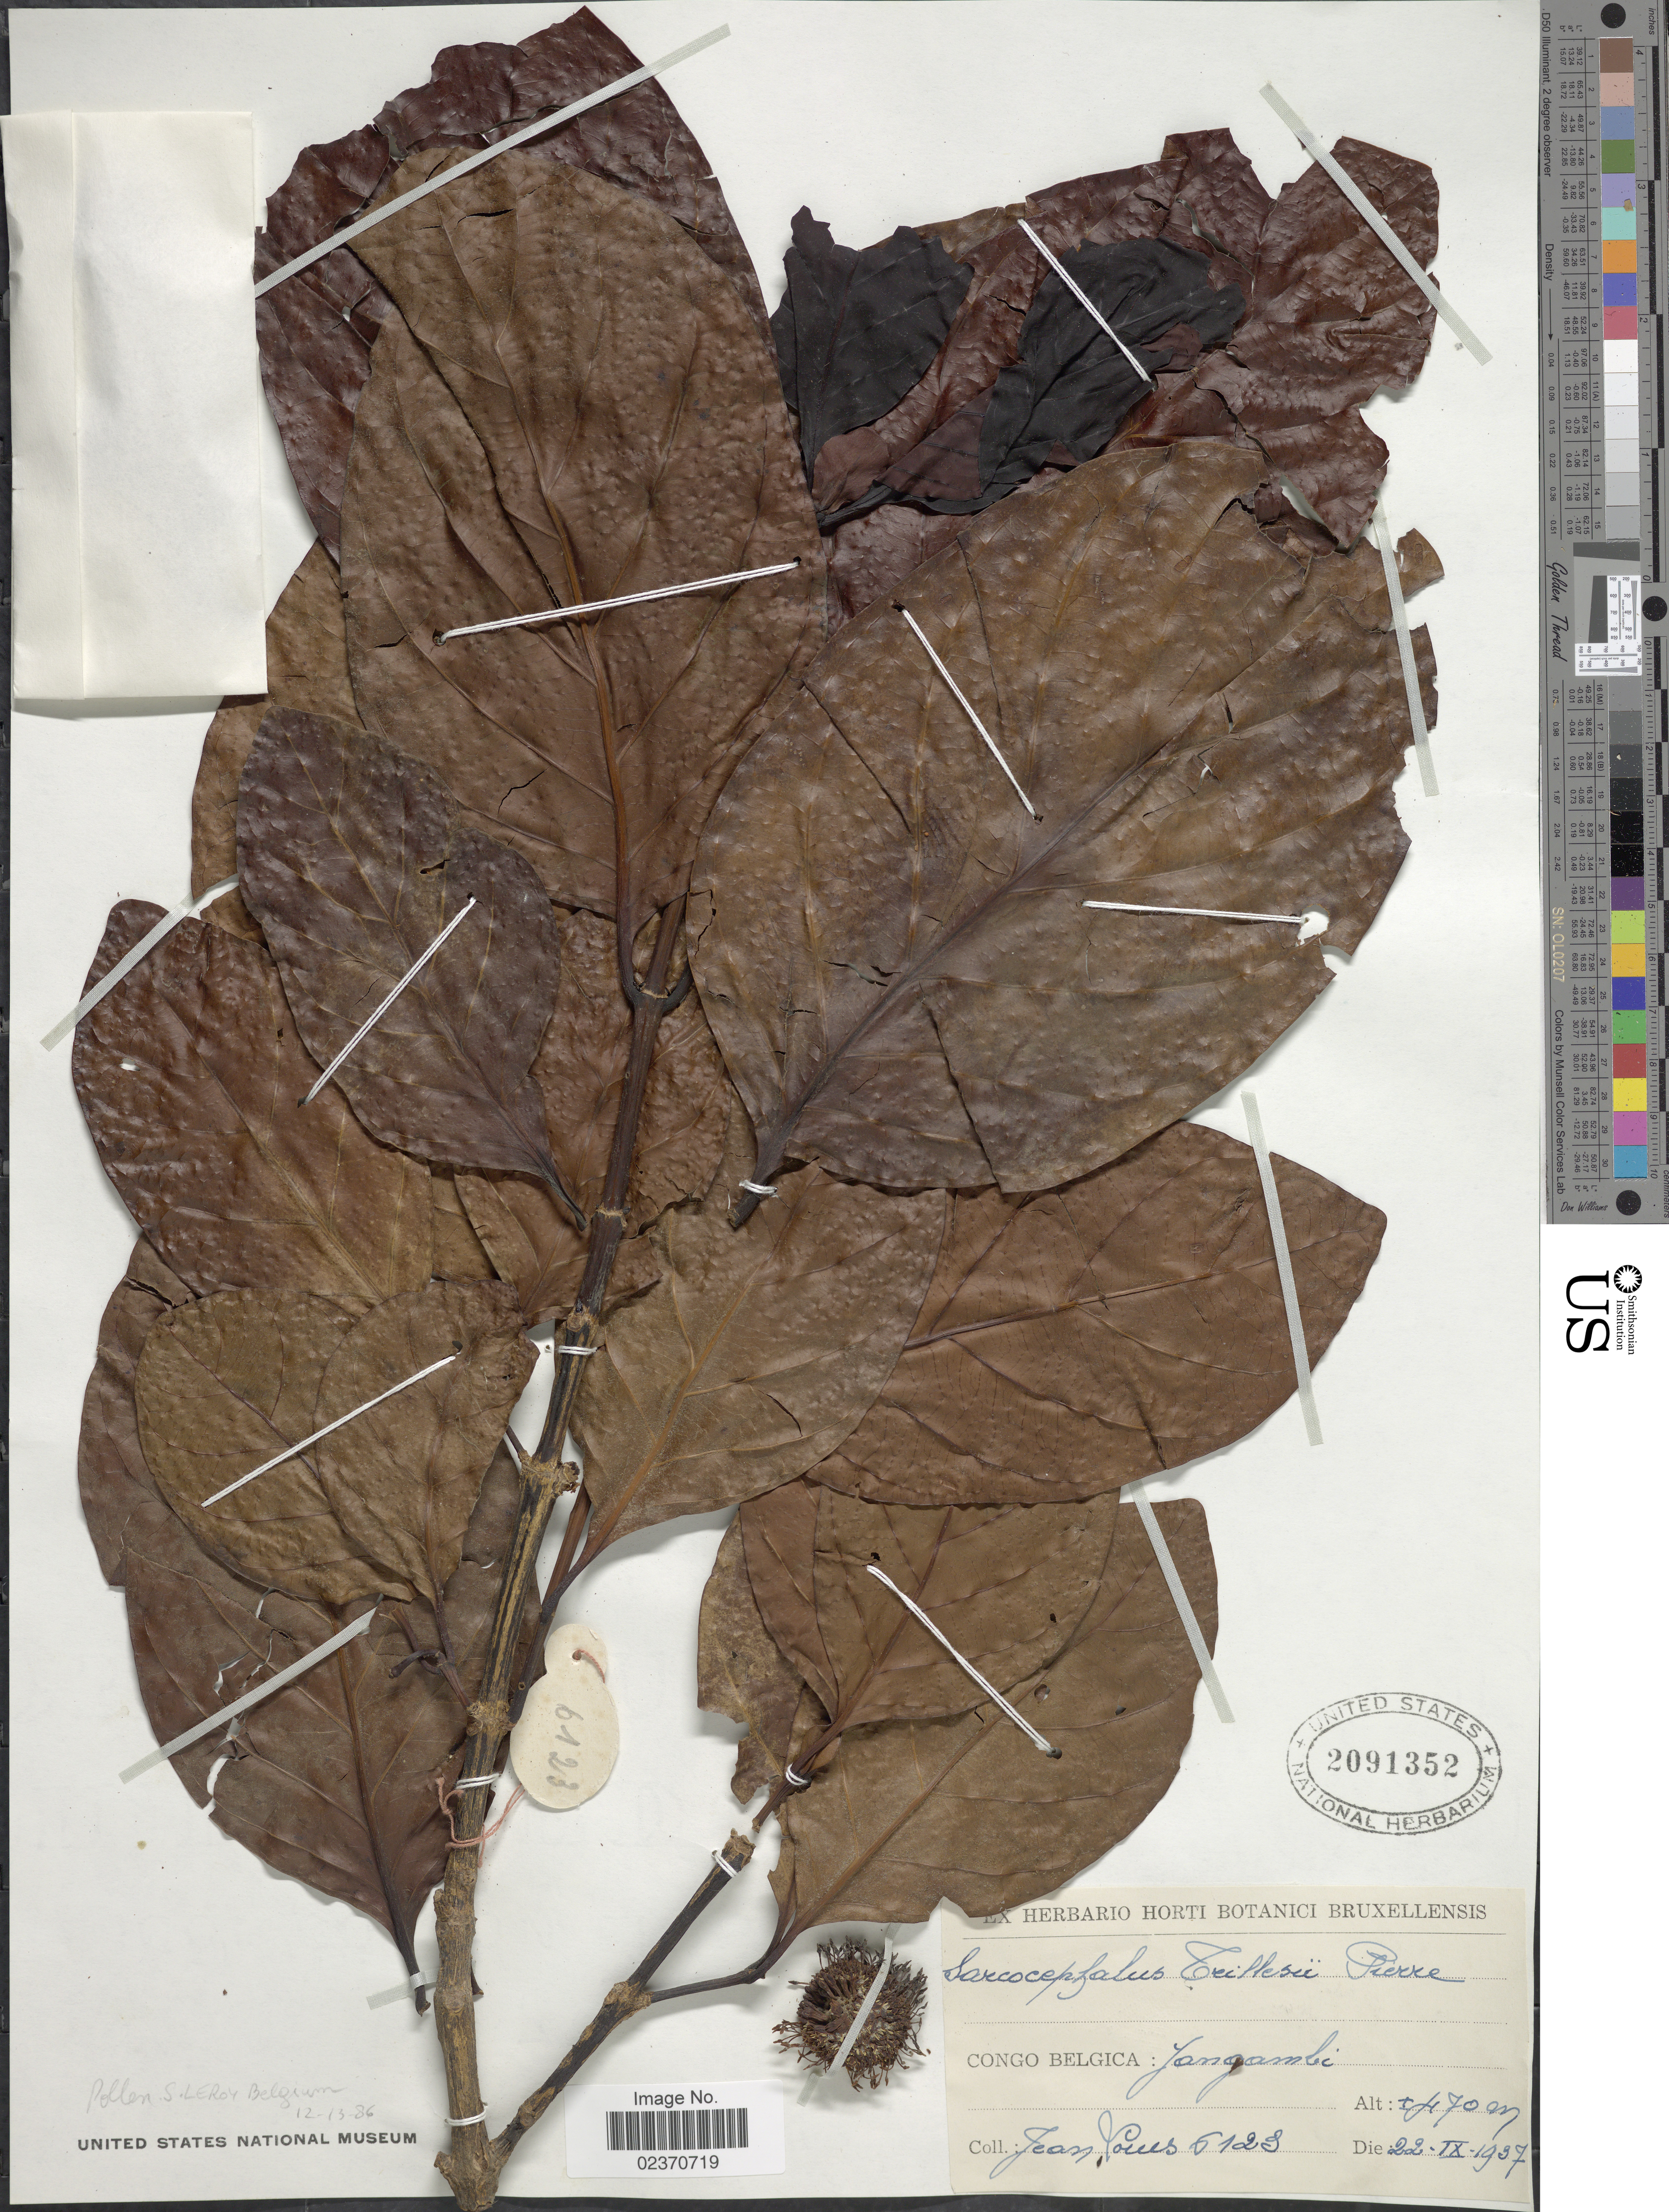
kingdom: Plantae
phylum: Tracheophyta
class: Magnoliopsida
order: Gentianales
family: Rubiaceae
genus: Nauclea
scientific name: Nauclea trillesii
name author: Merr.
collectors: J. Louis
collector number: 6123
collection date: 1937-09-22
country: Congo, Democratic Republic of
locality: Congo Belgica: Yangambi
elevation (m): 70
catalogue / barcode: US 2091352